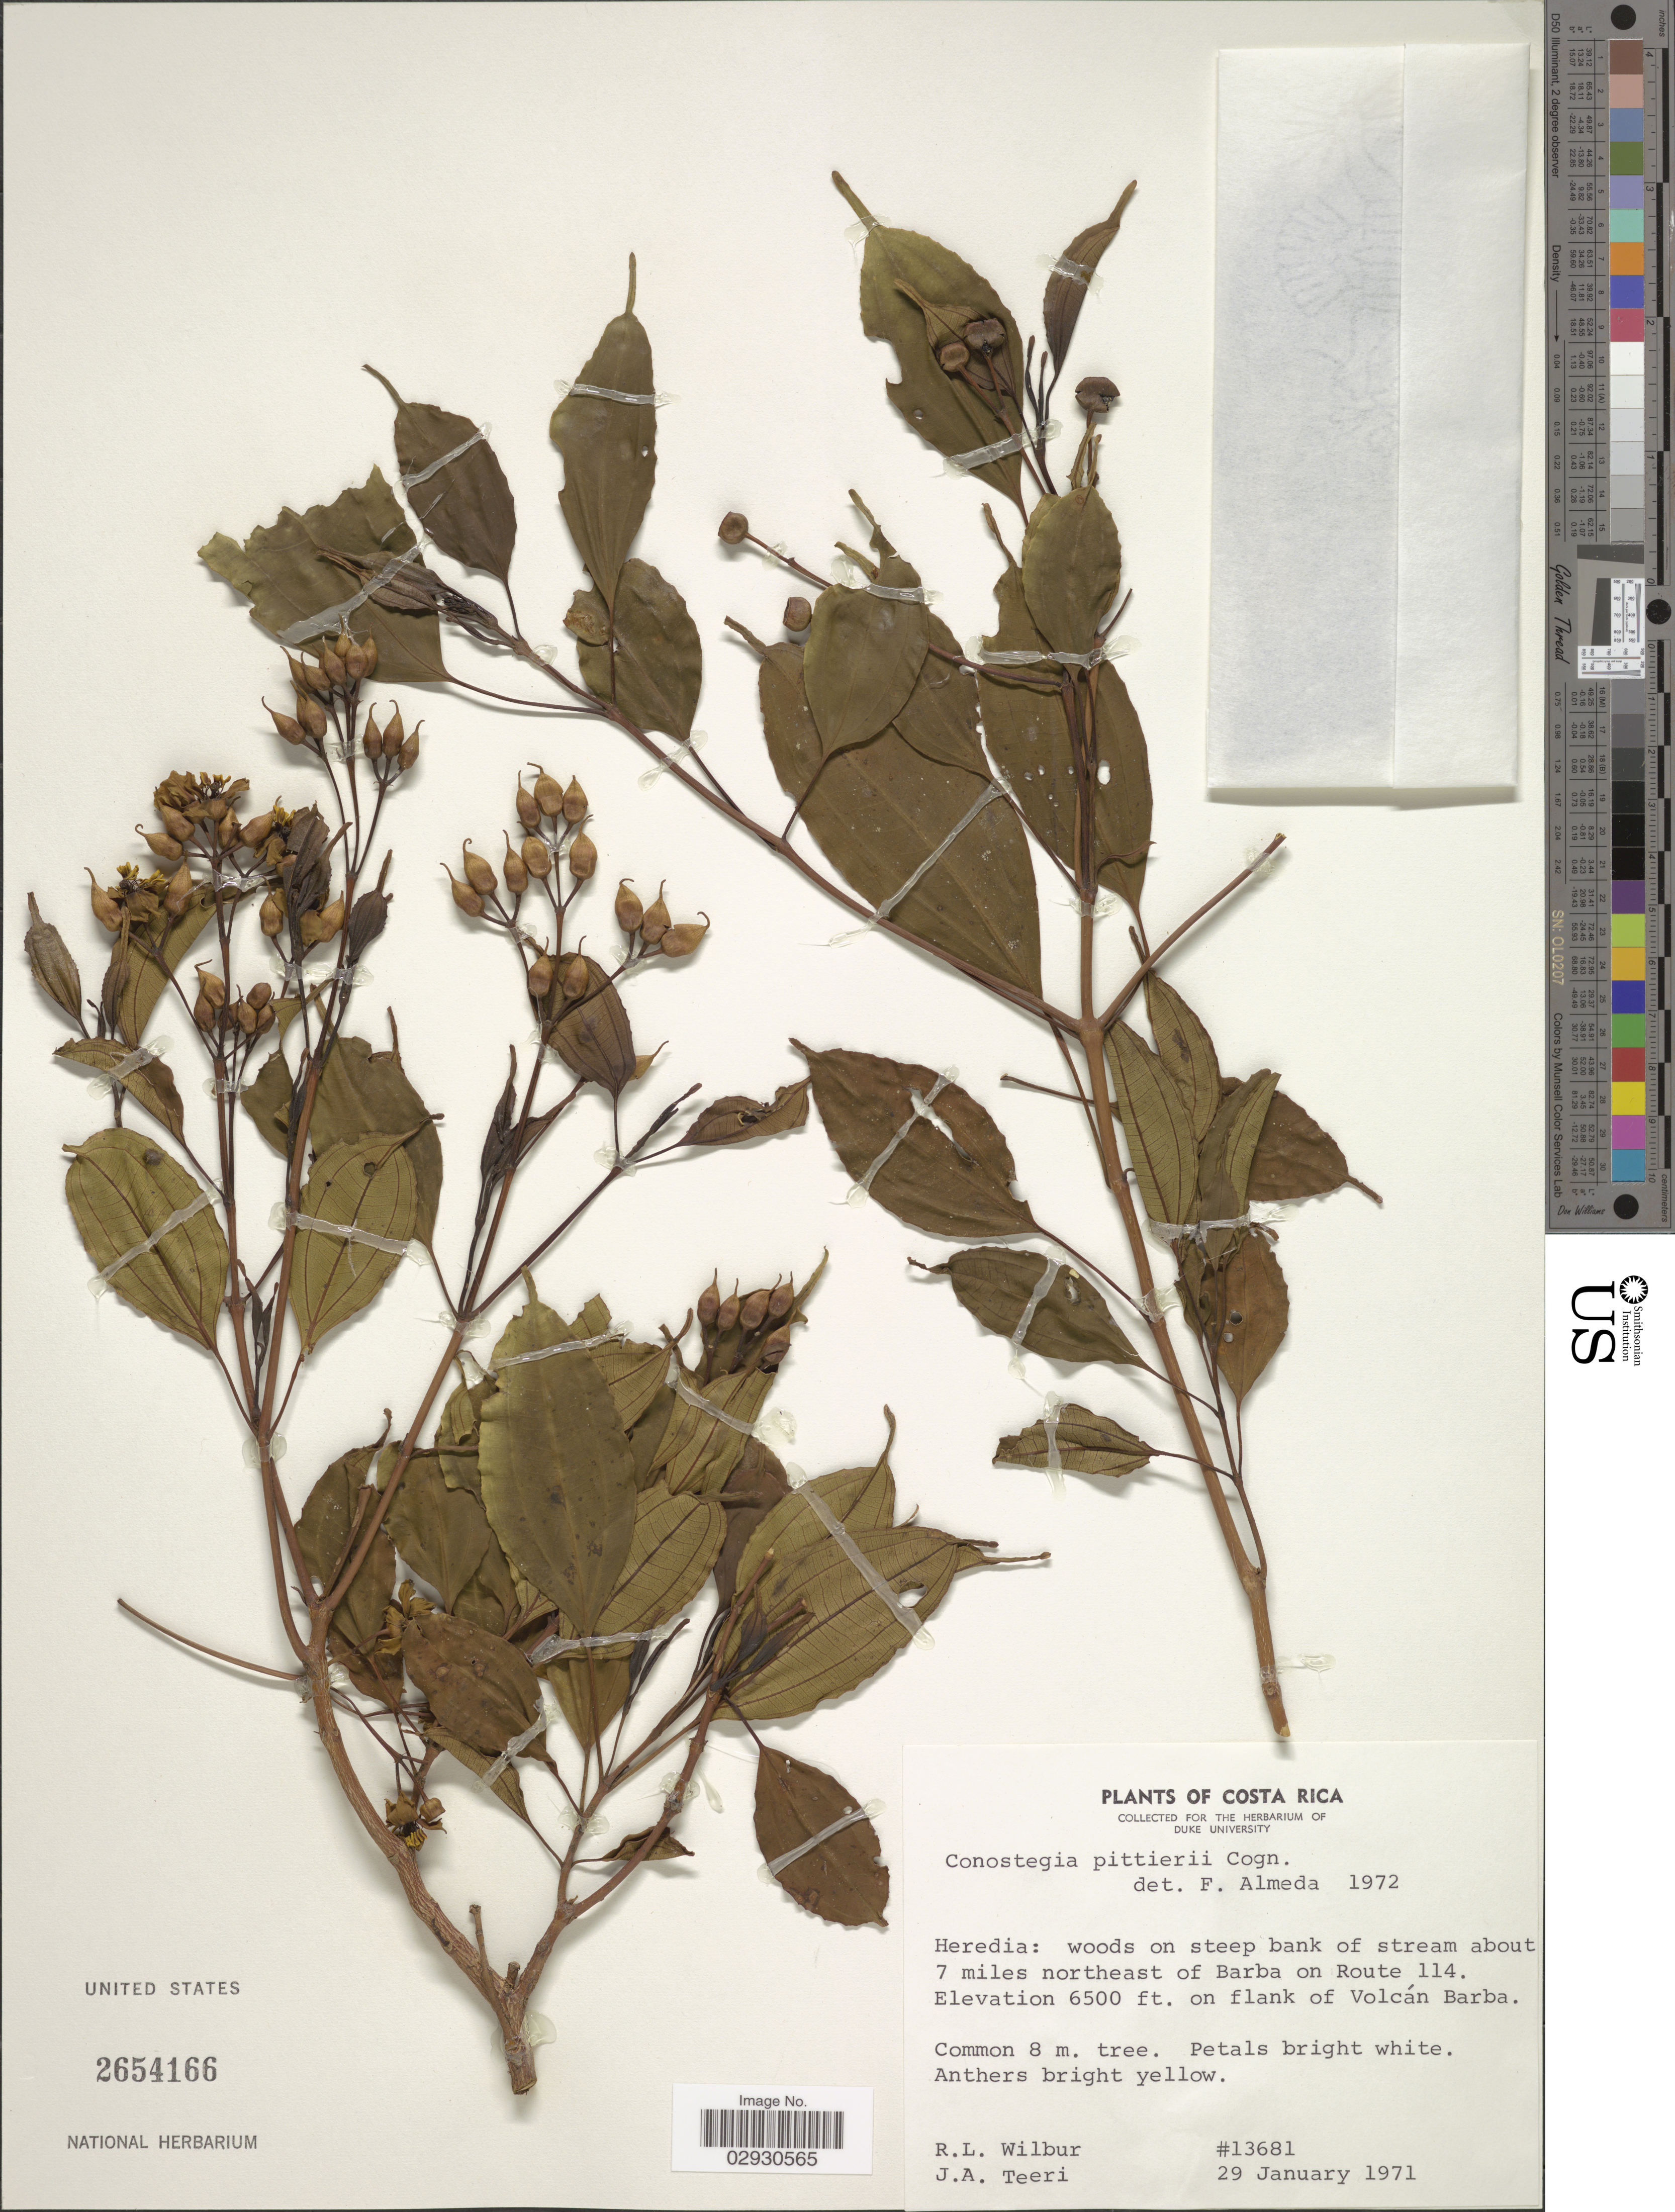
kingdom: Plantae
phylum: Tracheophyta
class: Magnoliopsida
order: Myrtales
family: Melastomataceae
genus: Conostegia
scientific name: Conostegia pittieri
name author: Cogn.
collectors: R. L. Wilbur & J. Teeri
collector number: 13681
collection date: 1971-01-29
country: Costa Rica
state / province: Heredia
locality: Woods on steep bank of stream about 7 miles northeast of Barba on Route 114, on flank of Volcán Barba.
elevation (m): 1981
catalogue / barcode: US 2654166